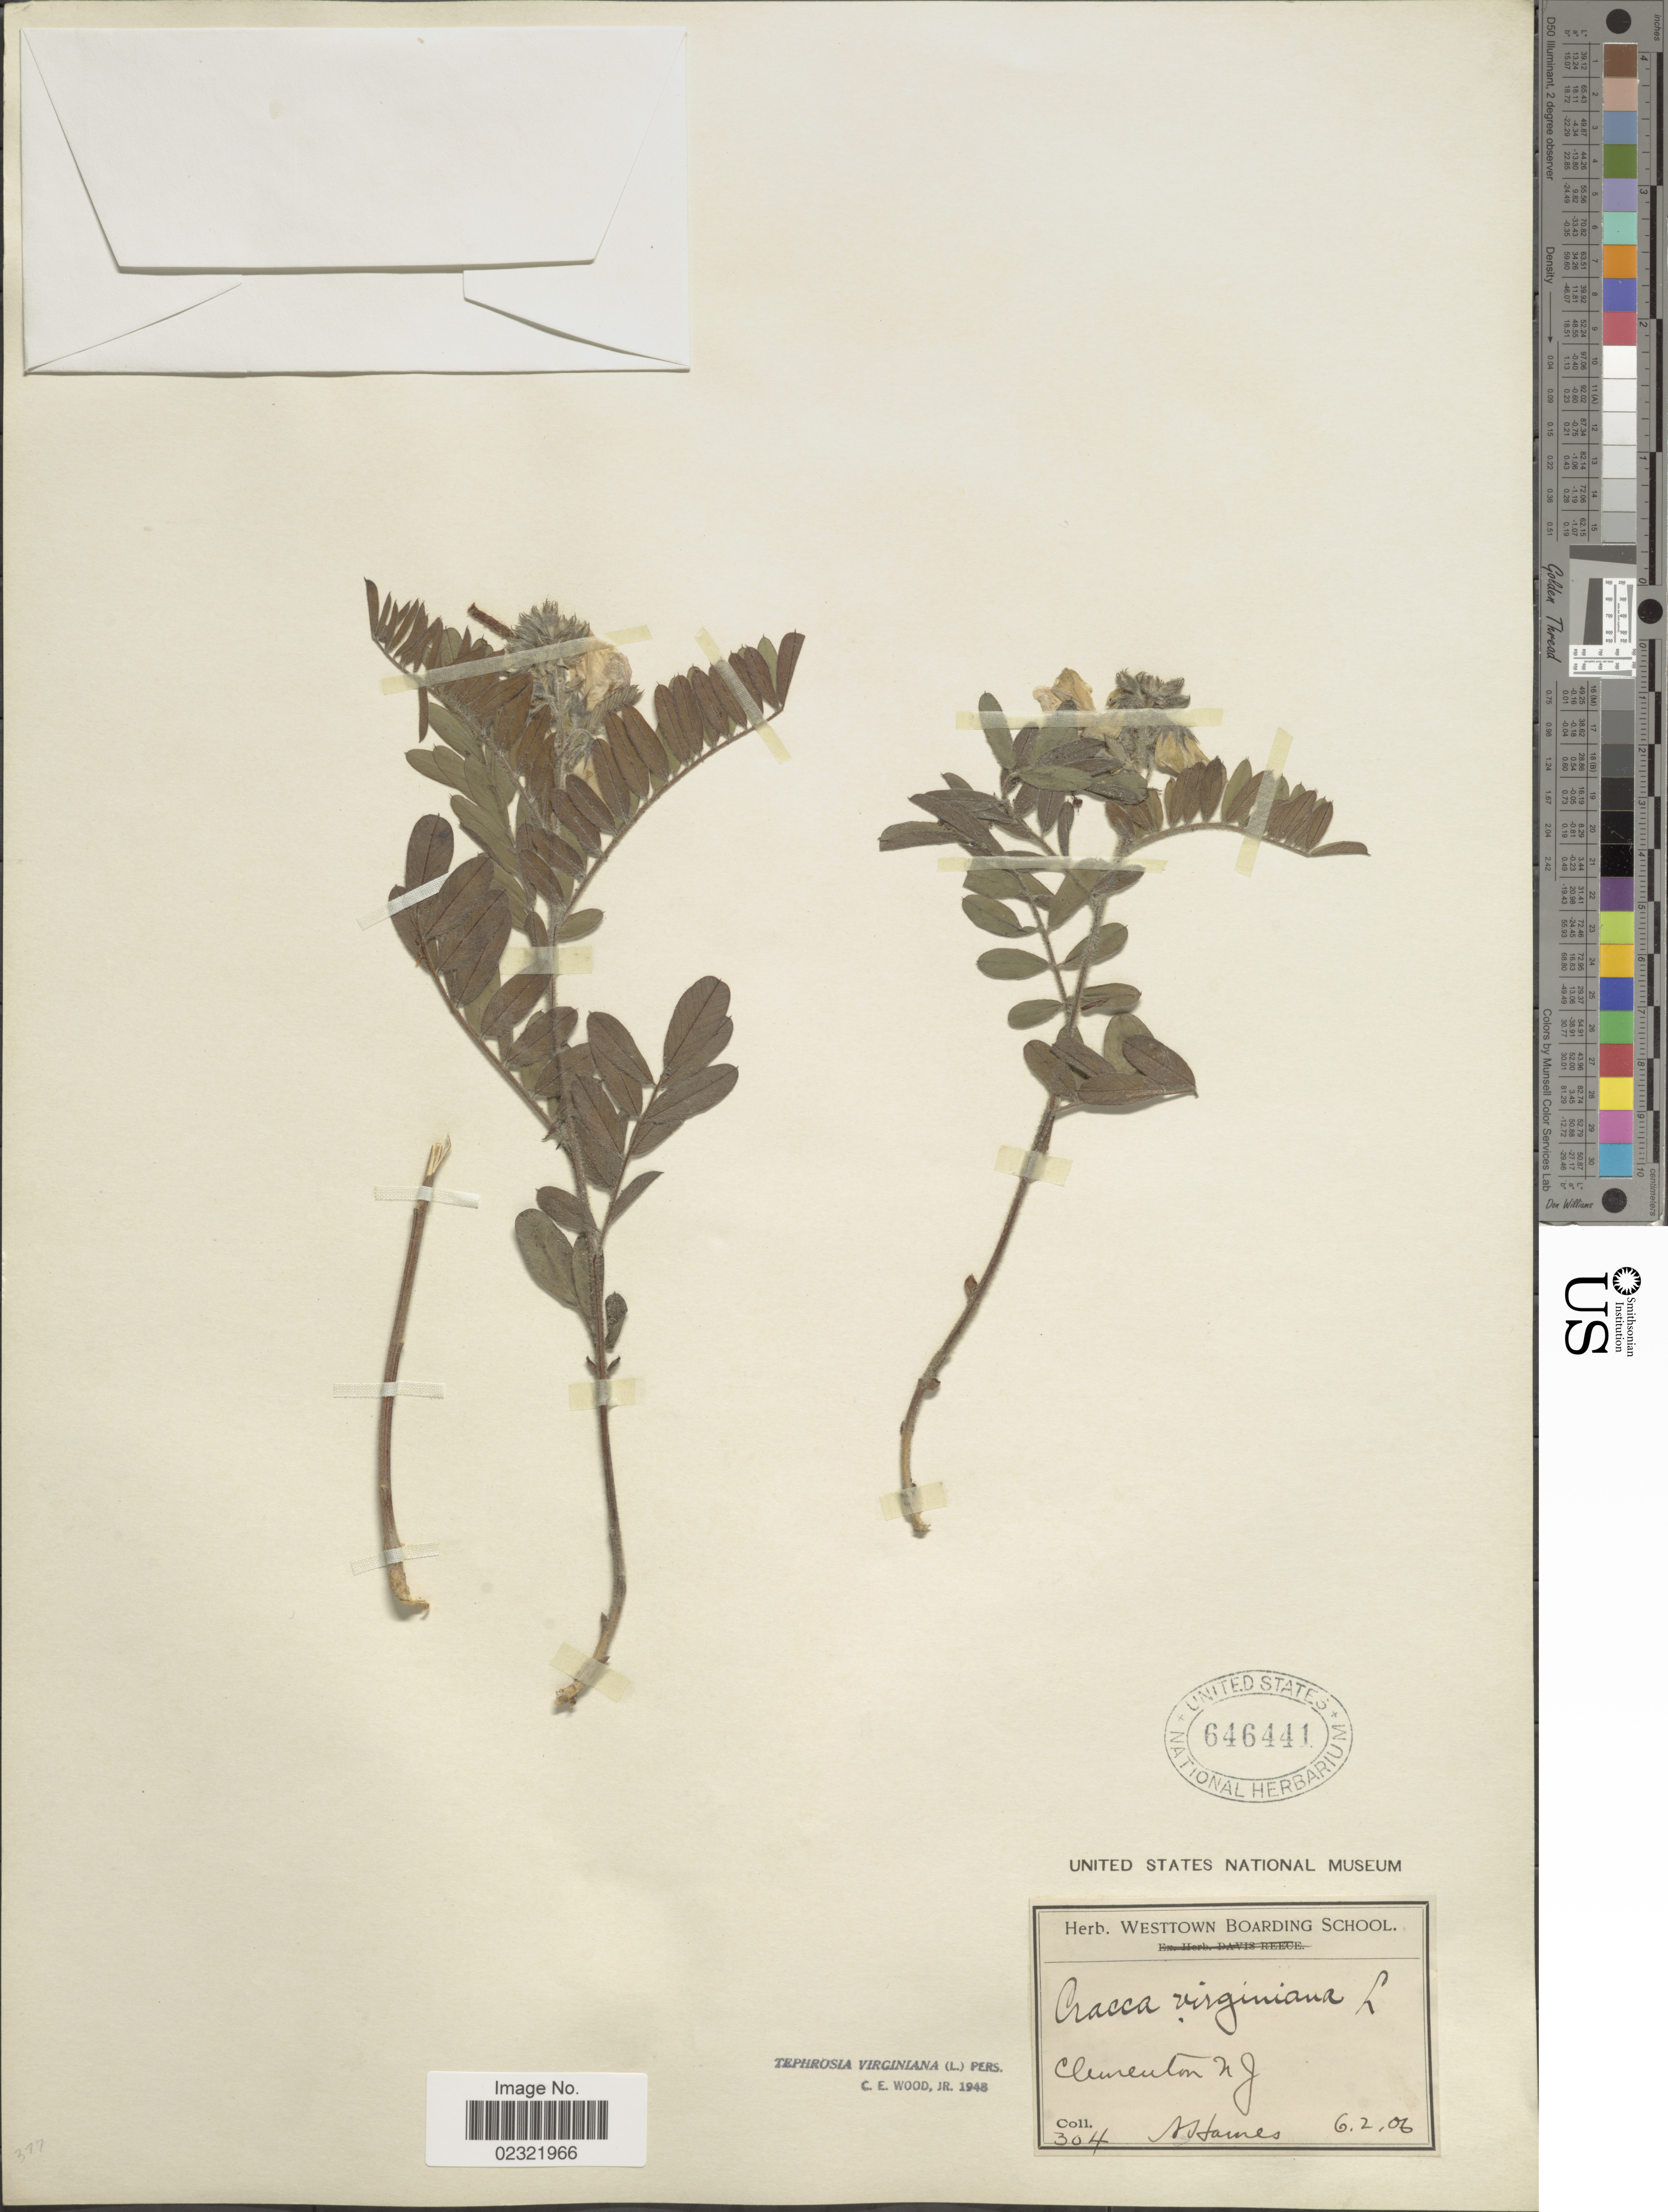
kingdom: Plantae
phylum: Tracheophyta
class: Magnoliopsida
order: Fabales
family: Fabaceae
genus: Tephrosia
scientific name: Tephrosia virginiana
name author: (L.) Pers.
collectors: H. James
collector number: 304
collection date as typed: Transcribed d/m/y: 6/2/6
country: United States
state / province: New Jersey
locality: Clementon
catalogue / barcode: US 646441